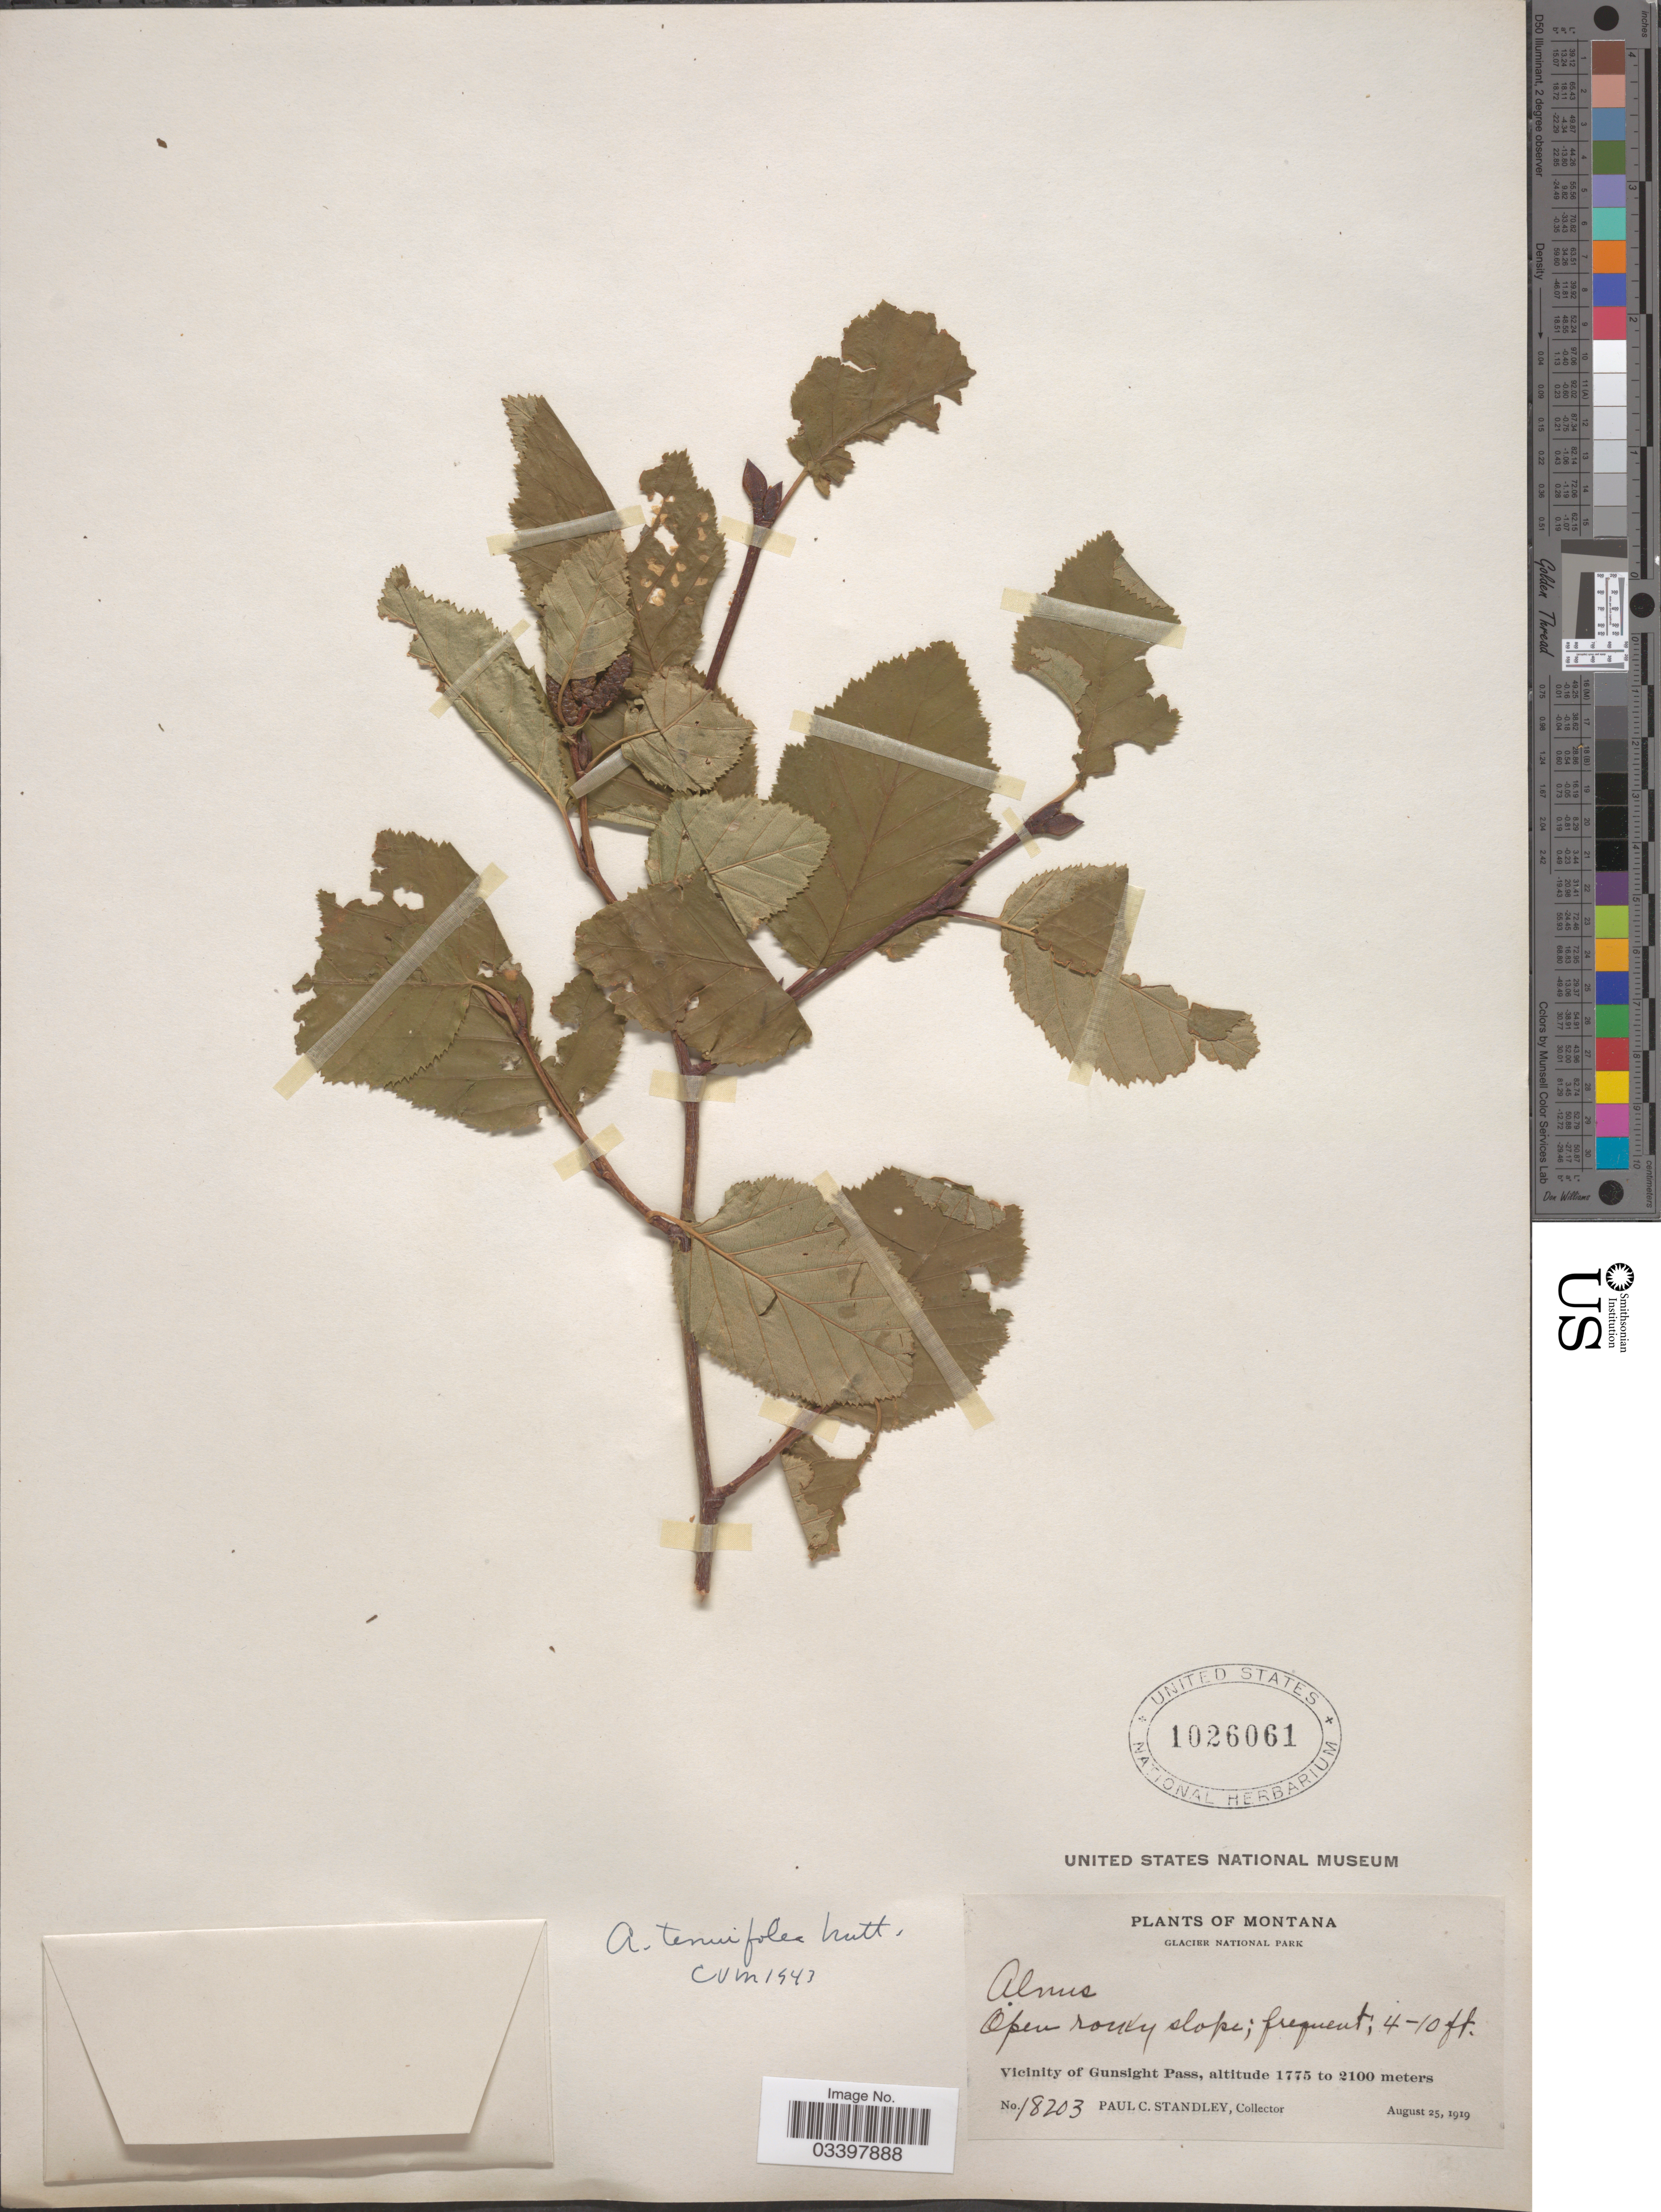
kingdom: Plantae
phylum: Tracheophyta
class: Magnoliopsida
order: Fagales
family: Betulaceae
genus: Alnus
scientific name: Alnus incana subsp. tenuifolia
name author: (Nutt.) Breitung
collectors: P. C. Standley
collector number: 18203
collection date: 1919-08-25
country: United States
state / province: Montana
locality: Glacier National Park. Vicinity of Gunsight Pass.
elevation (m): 1775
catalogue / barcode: US 1026061